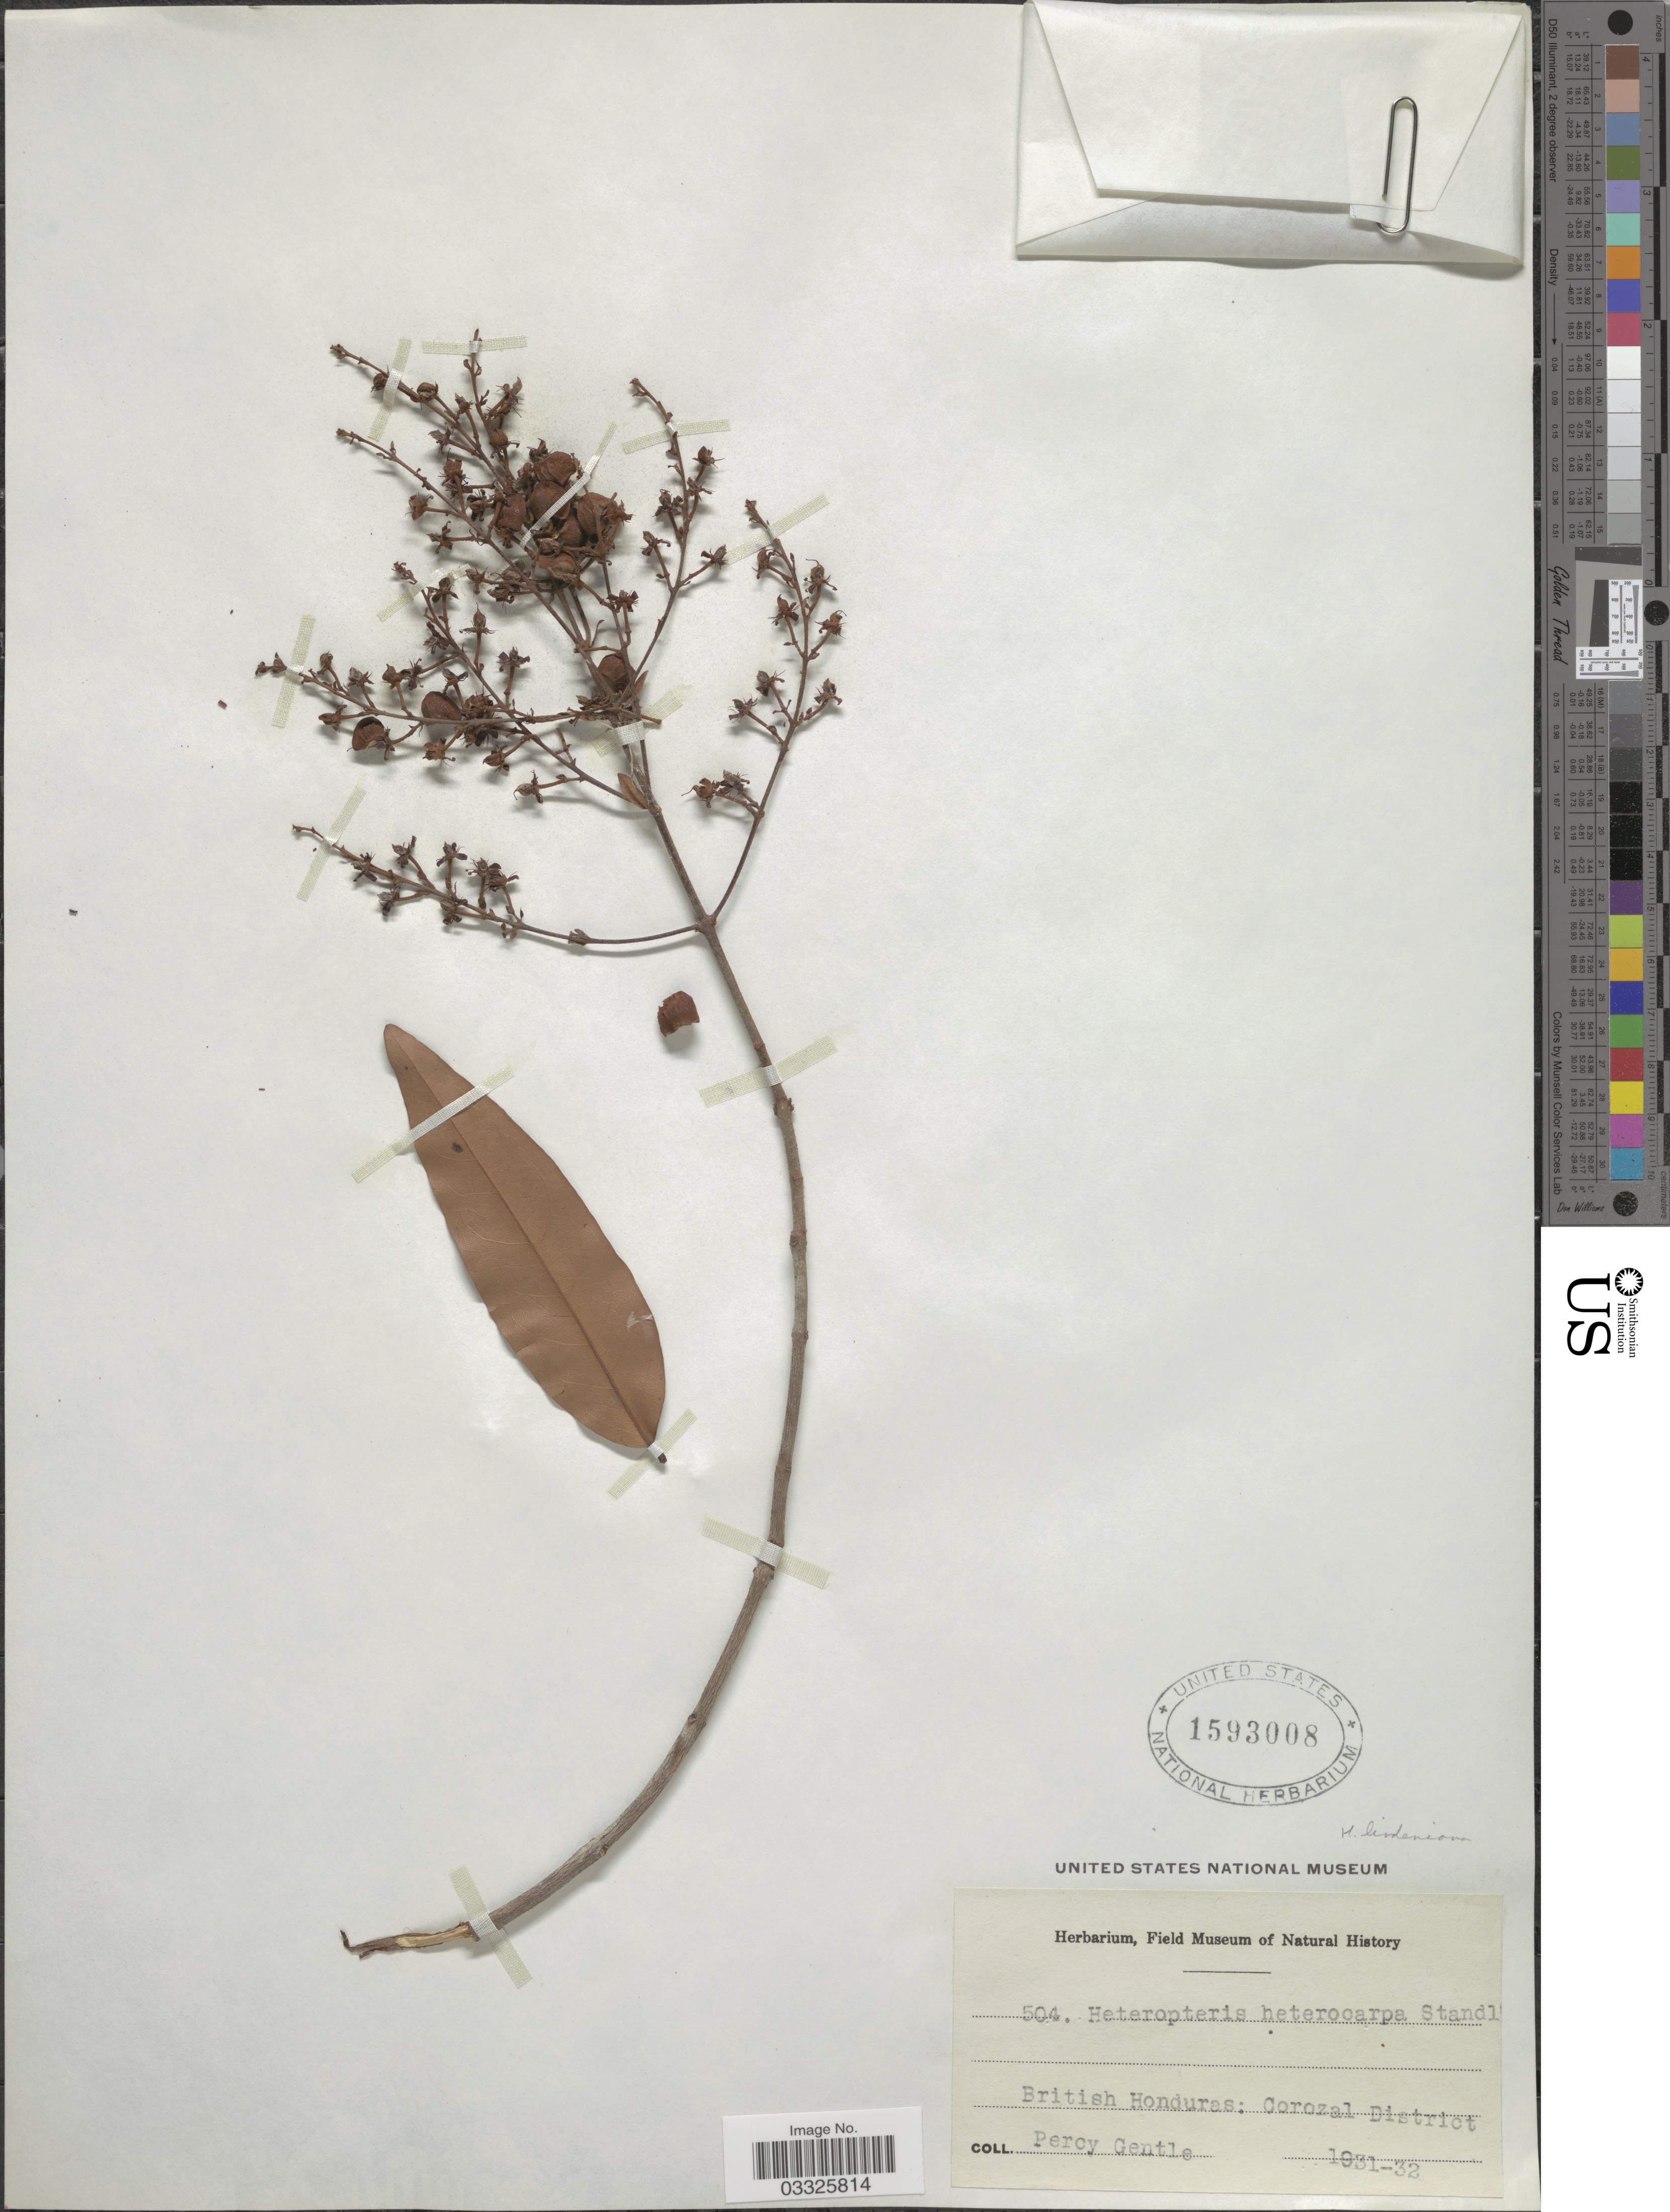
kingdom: Plantae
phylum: Tracheophyta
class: Magnoliopsida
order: Malpighiales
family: Malpighiaceae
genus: Heteropterys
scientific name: Heteropterys lindeniana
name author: A. Juss.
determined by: Pool, A., (MO), Missouri Botanical Garden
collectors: P. H. Gentle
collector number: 504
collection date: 1931/1932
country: Belize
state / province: Corozal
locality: British Honduras: Corozal District.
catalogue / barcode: US 1593008